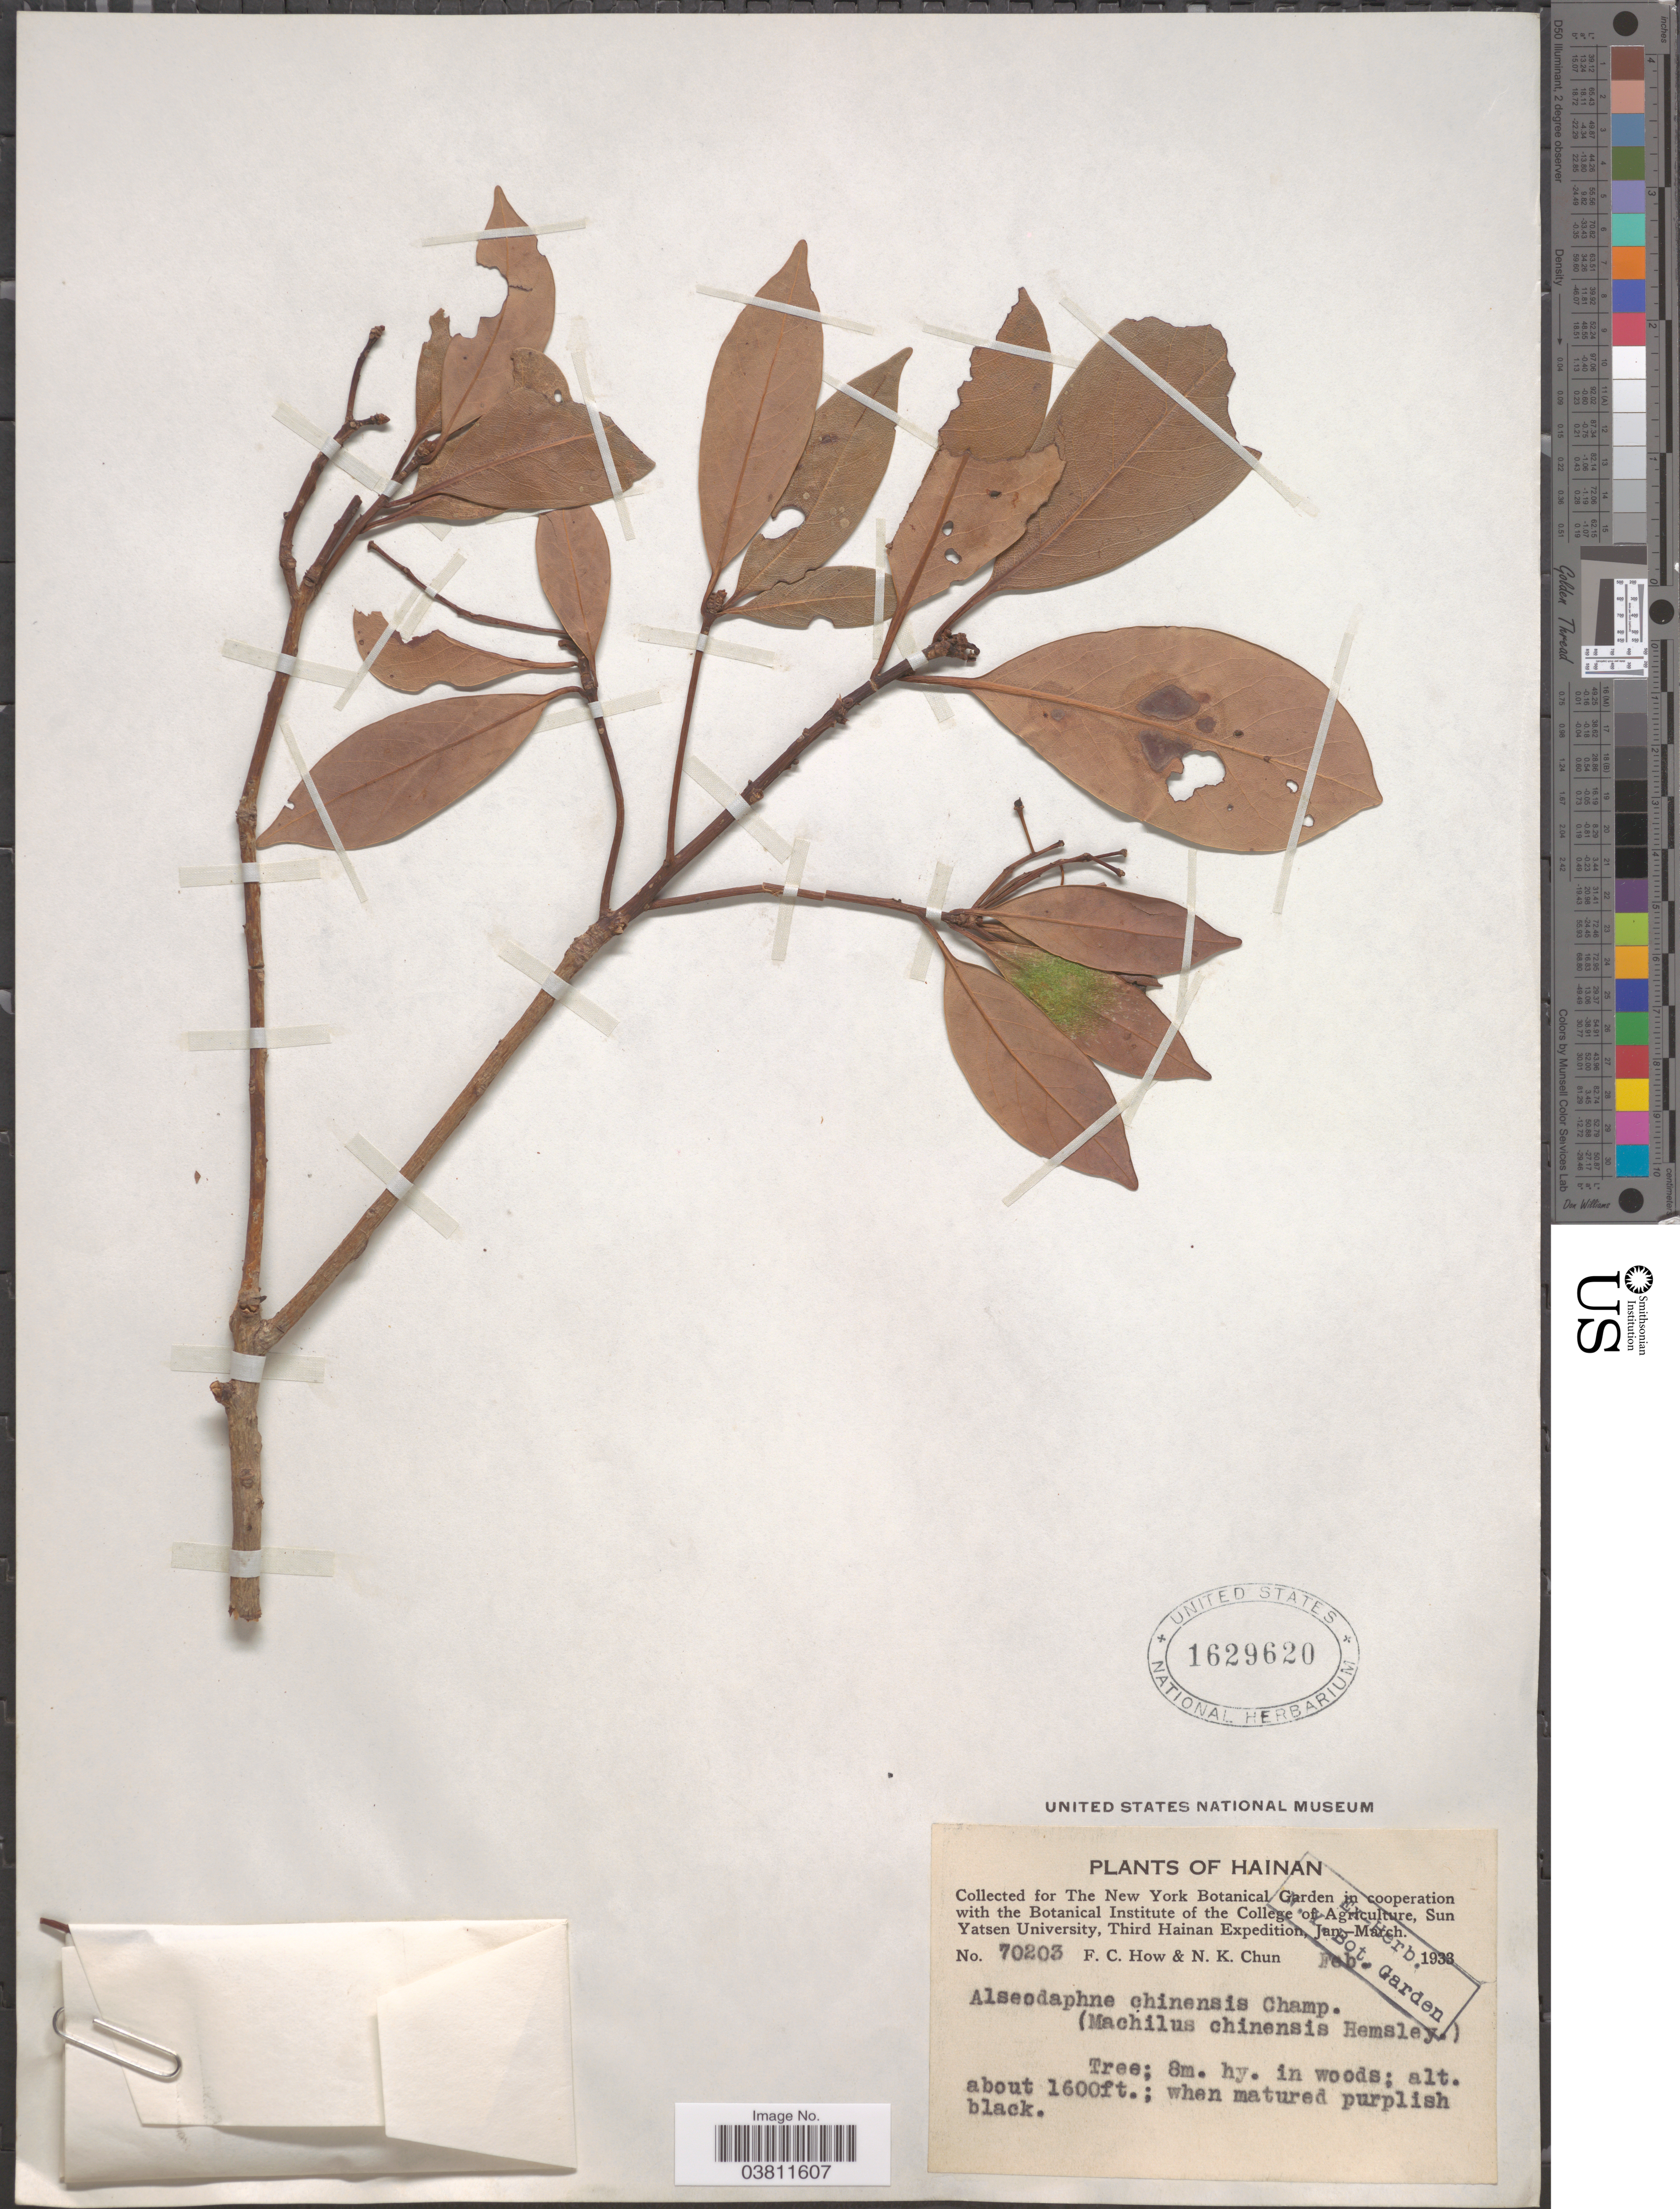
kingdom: Plantae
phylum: Tracheophyta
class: Magnoliopsida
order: Laurales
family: Lauraceae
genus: Machilus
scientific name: Machilus chinensis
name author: (Benth.) Hemsl.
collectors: F. C. How & N. K. Chun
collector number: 70203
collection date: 1933-02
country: China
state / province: Hainan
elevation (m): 488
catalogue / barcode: US 1629620